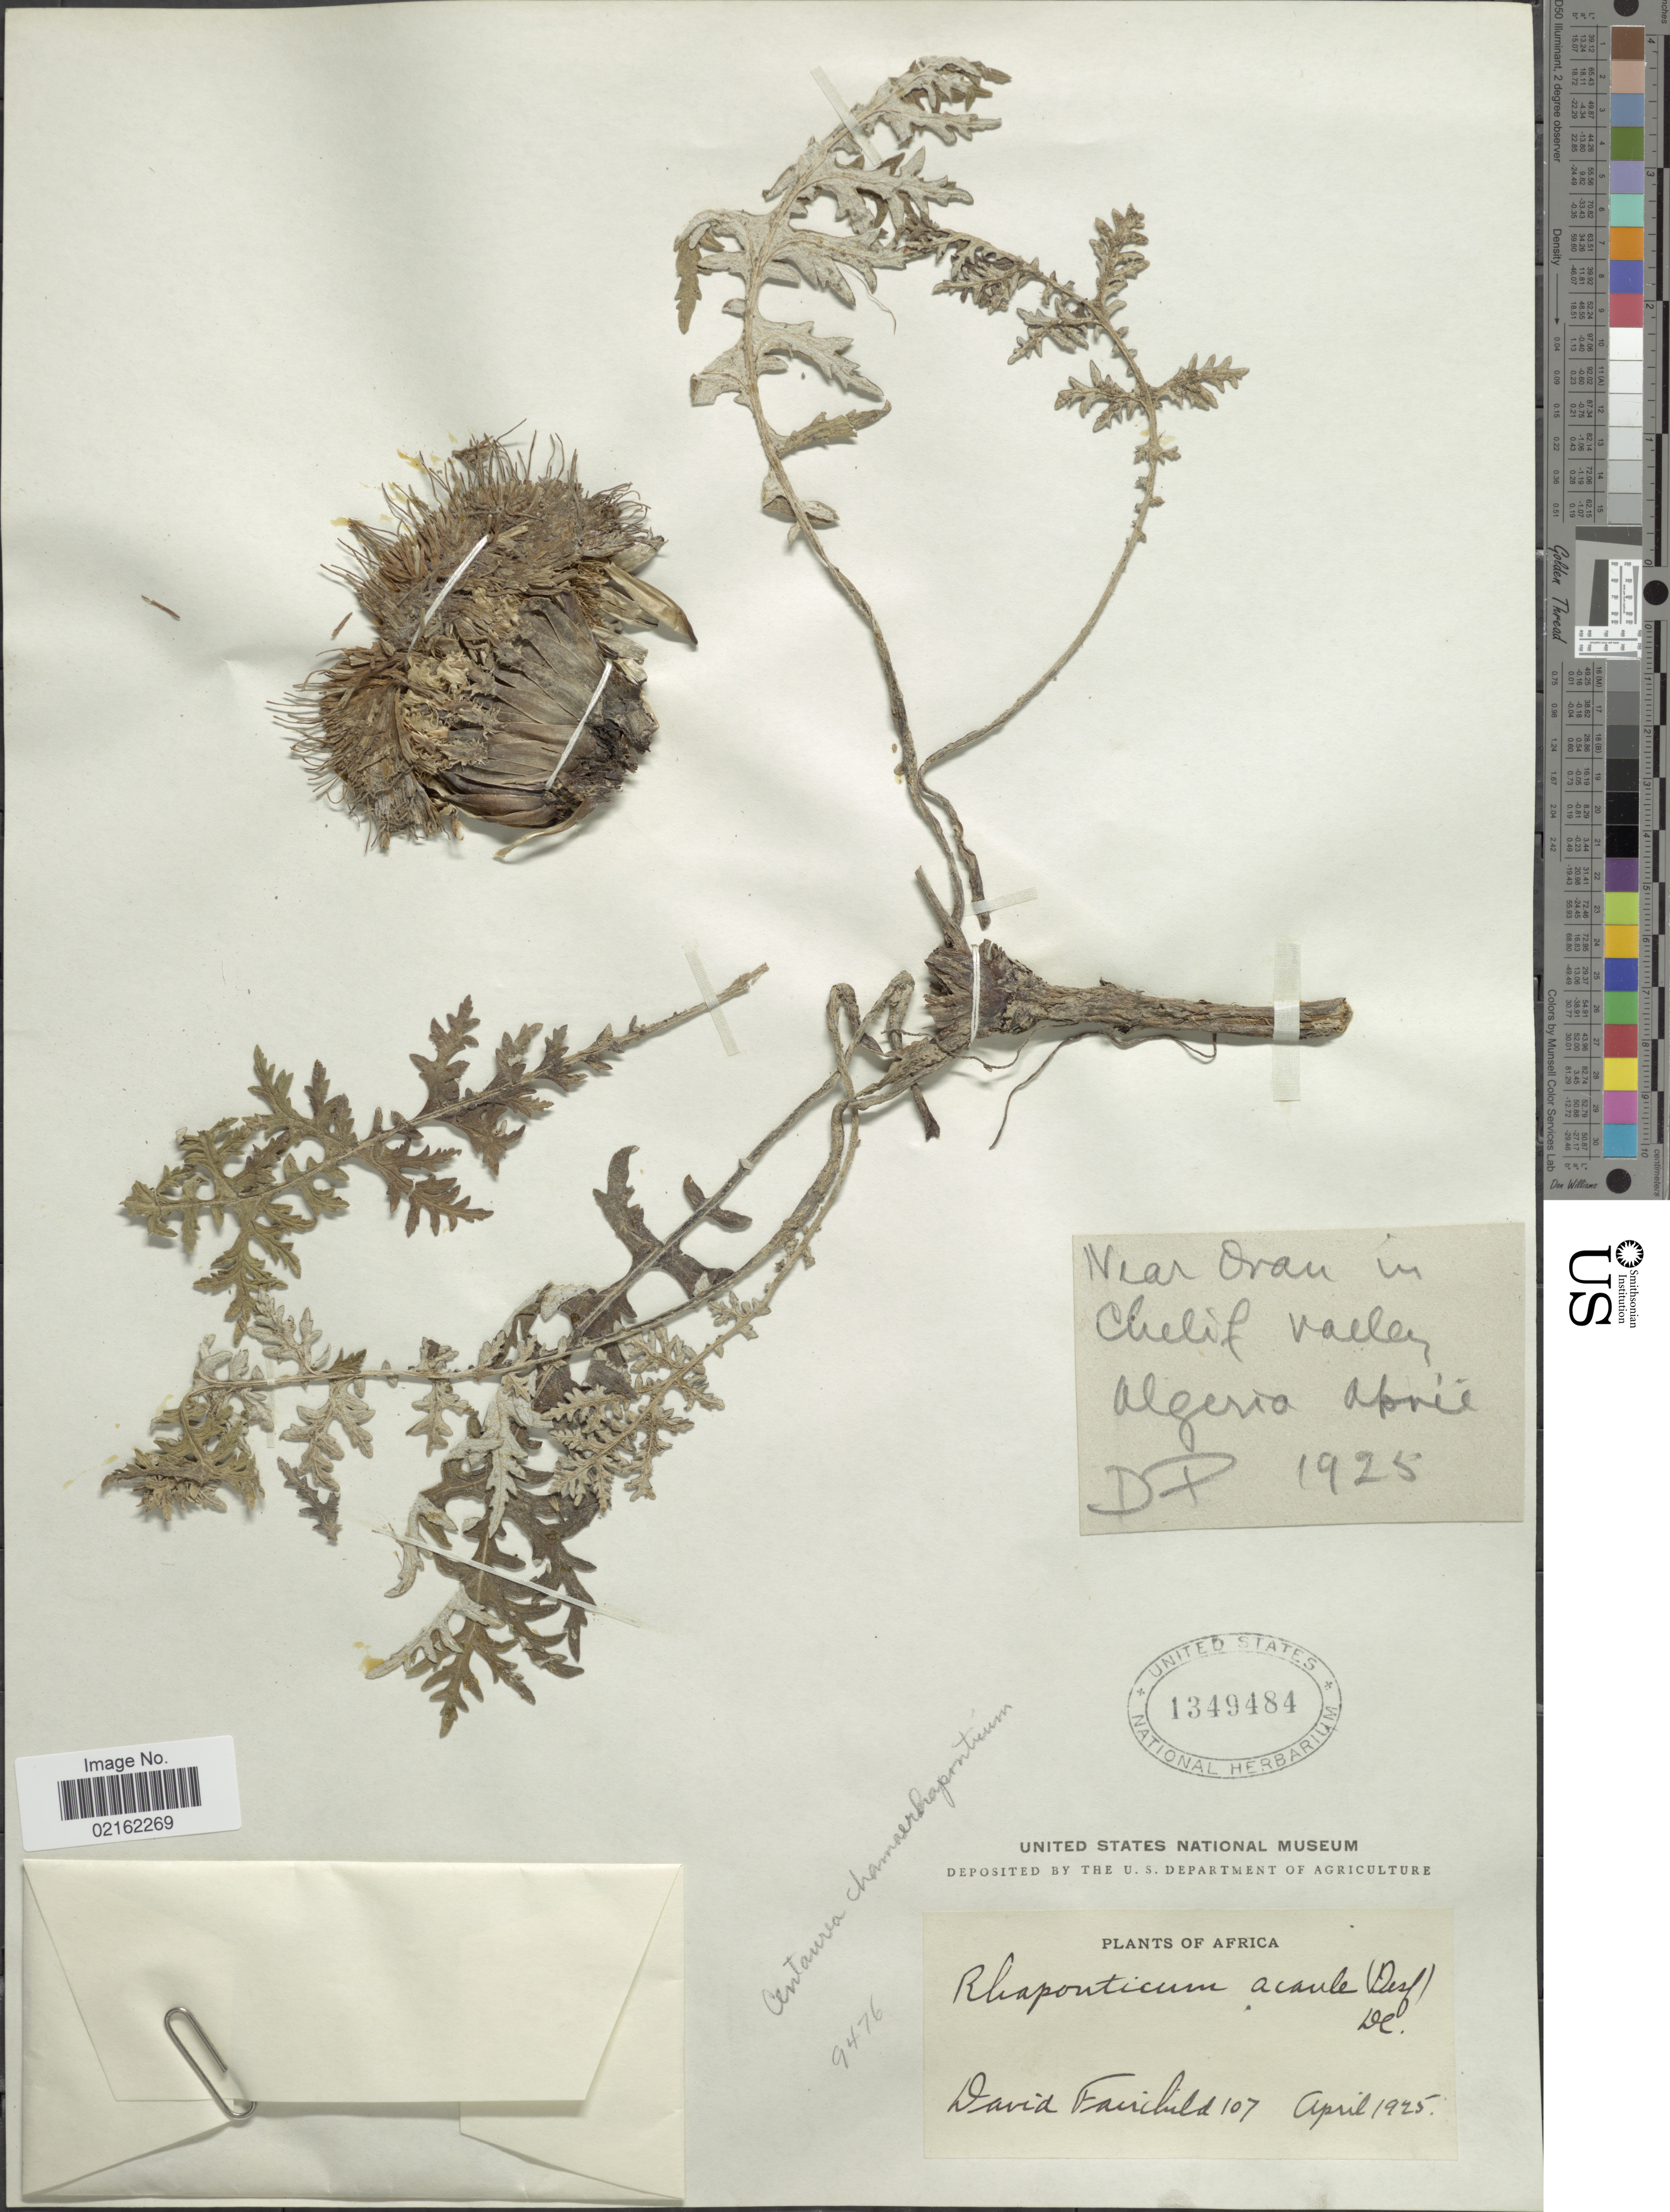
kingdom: Plantae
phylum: Tracheophyta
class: Magnoliopsida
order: Asterales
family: Asteraceae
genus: Leuzea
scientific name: Leuzea acaulis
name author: (L.) Holub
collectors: D. Fairchild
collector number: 107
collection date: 1925-04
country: Algeria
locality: Africa, near Oran in Chelif Valley, Algeria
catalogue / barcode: US 1349484